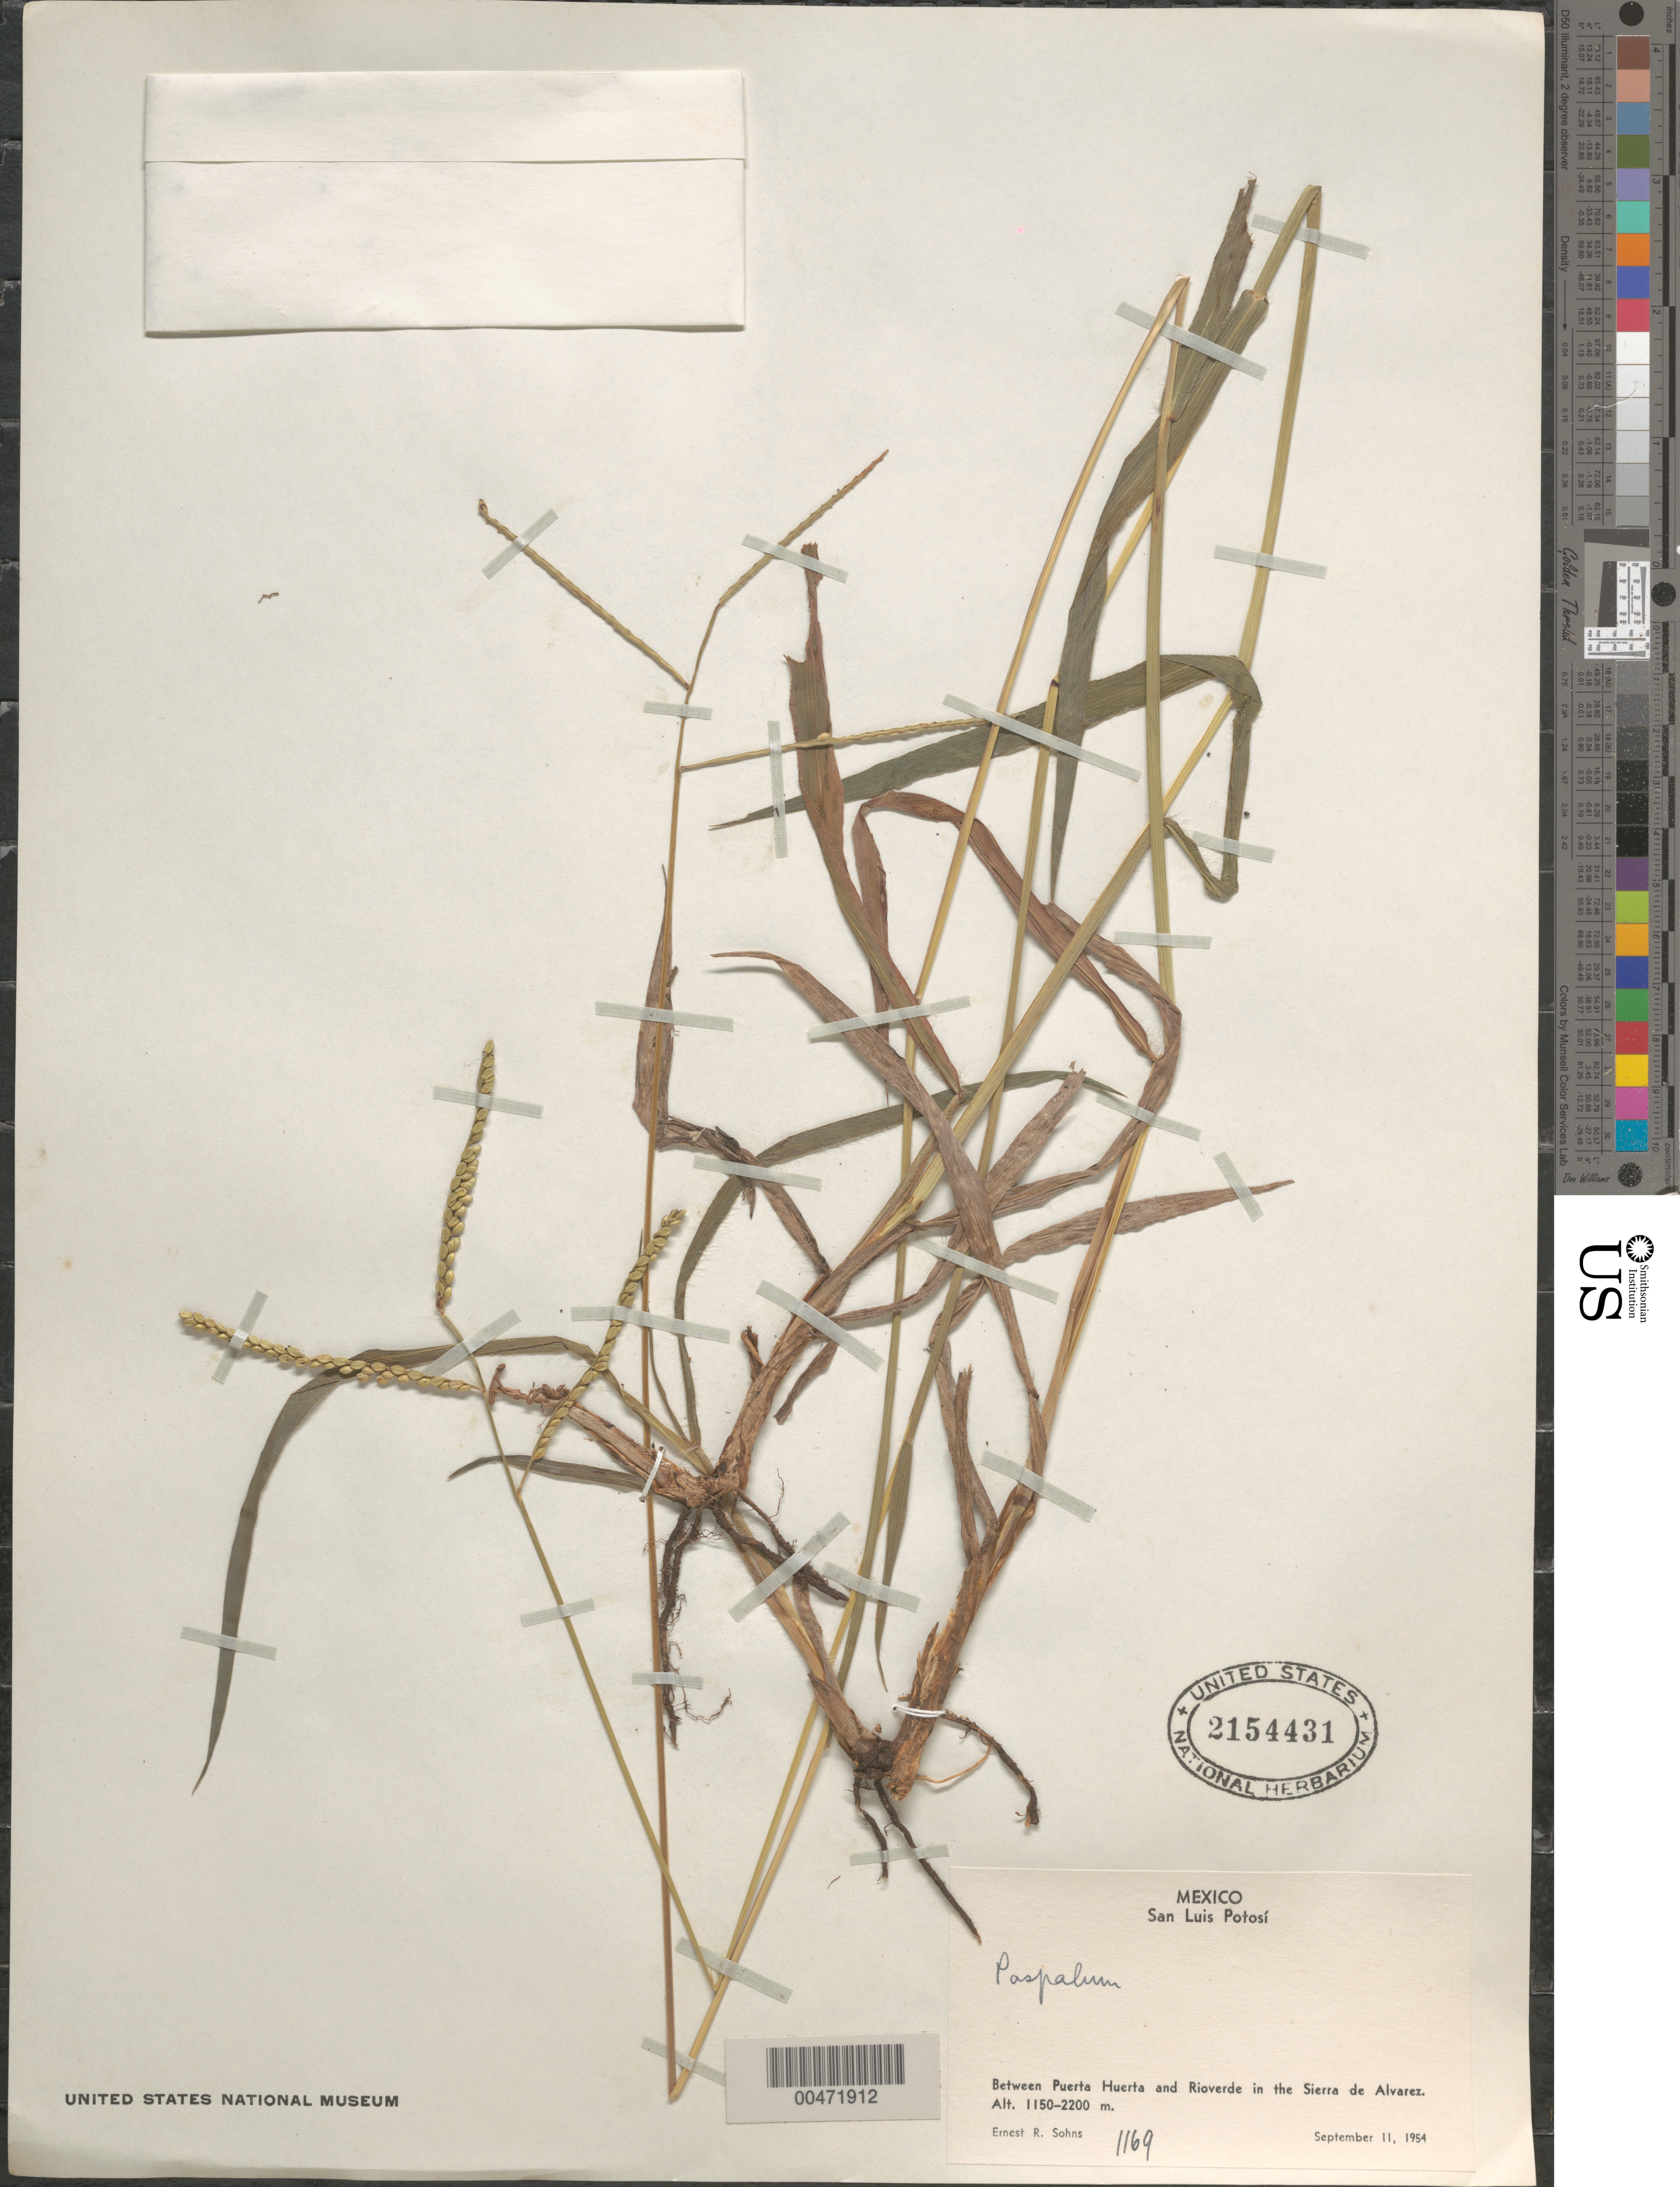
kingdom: Plantae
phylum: Tracheophyta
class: Liliopsida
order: Poales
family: Poaceae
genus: Paspalum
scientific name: Paspalum sp.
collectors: E. R. Sohns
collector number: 1169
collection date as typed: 11 Sep 1954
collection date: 1954-09-11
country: Mexico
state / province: San Luis Potosi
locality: Between Puerta Huerta & Rioverde in the Sierra de Alvarez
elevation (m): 1150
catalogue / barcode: US 2154431